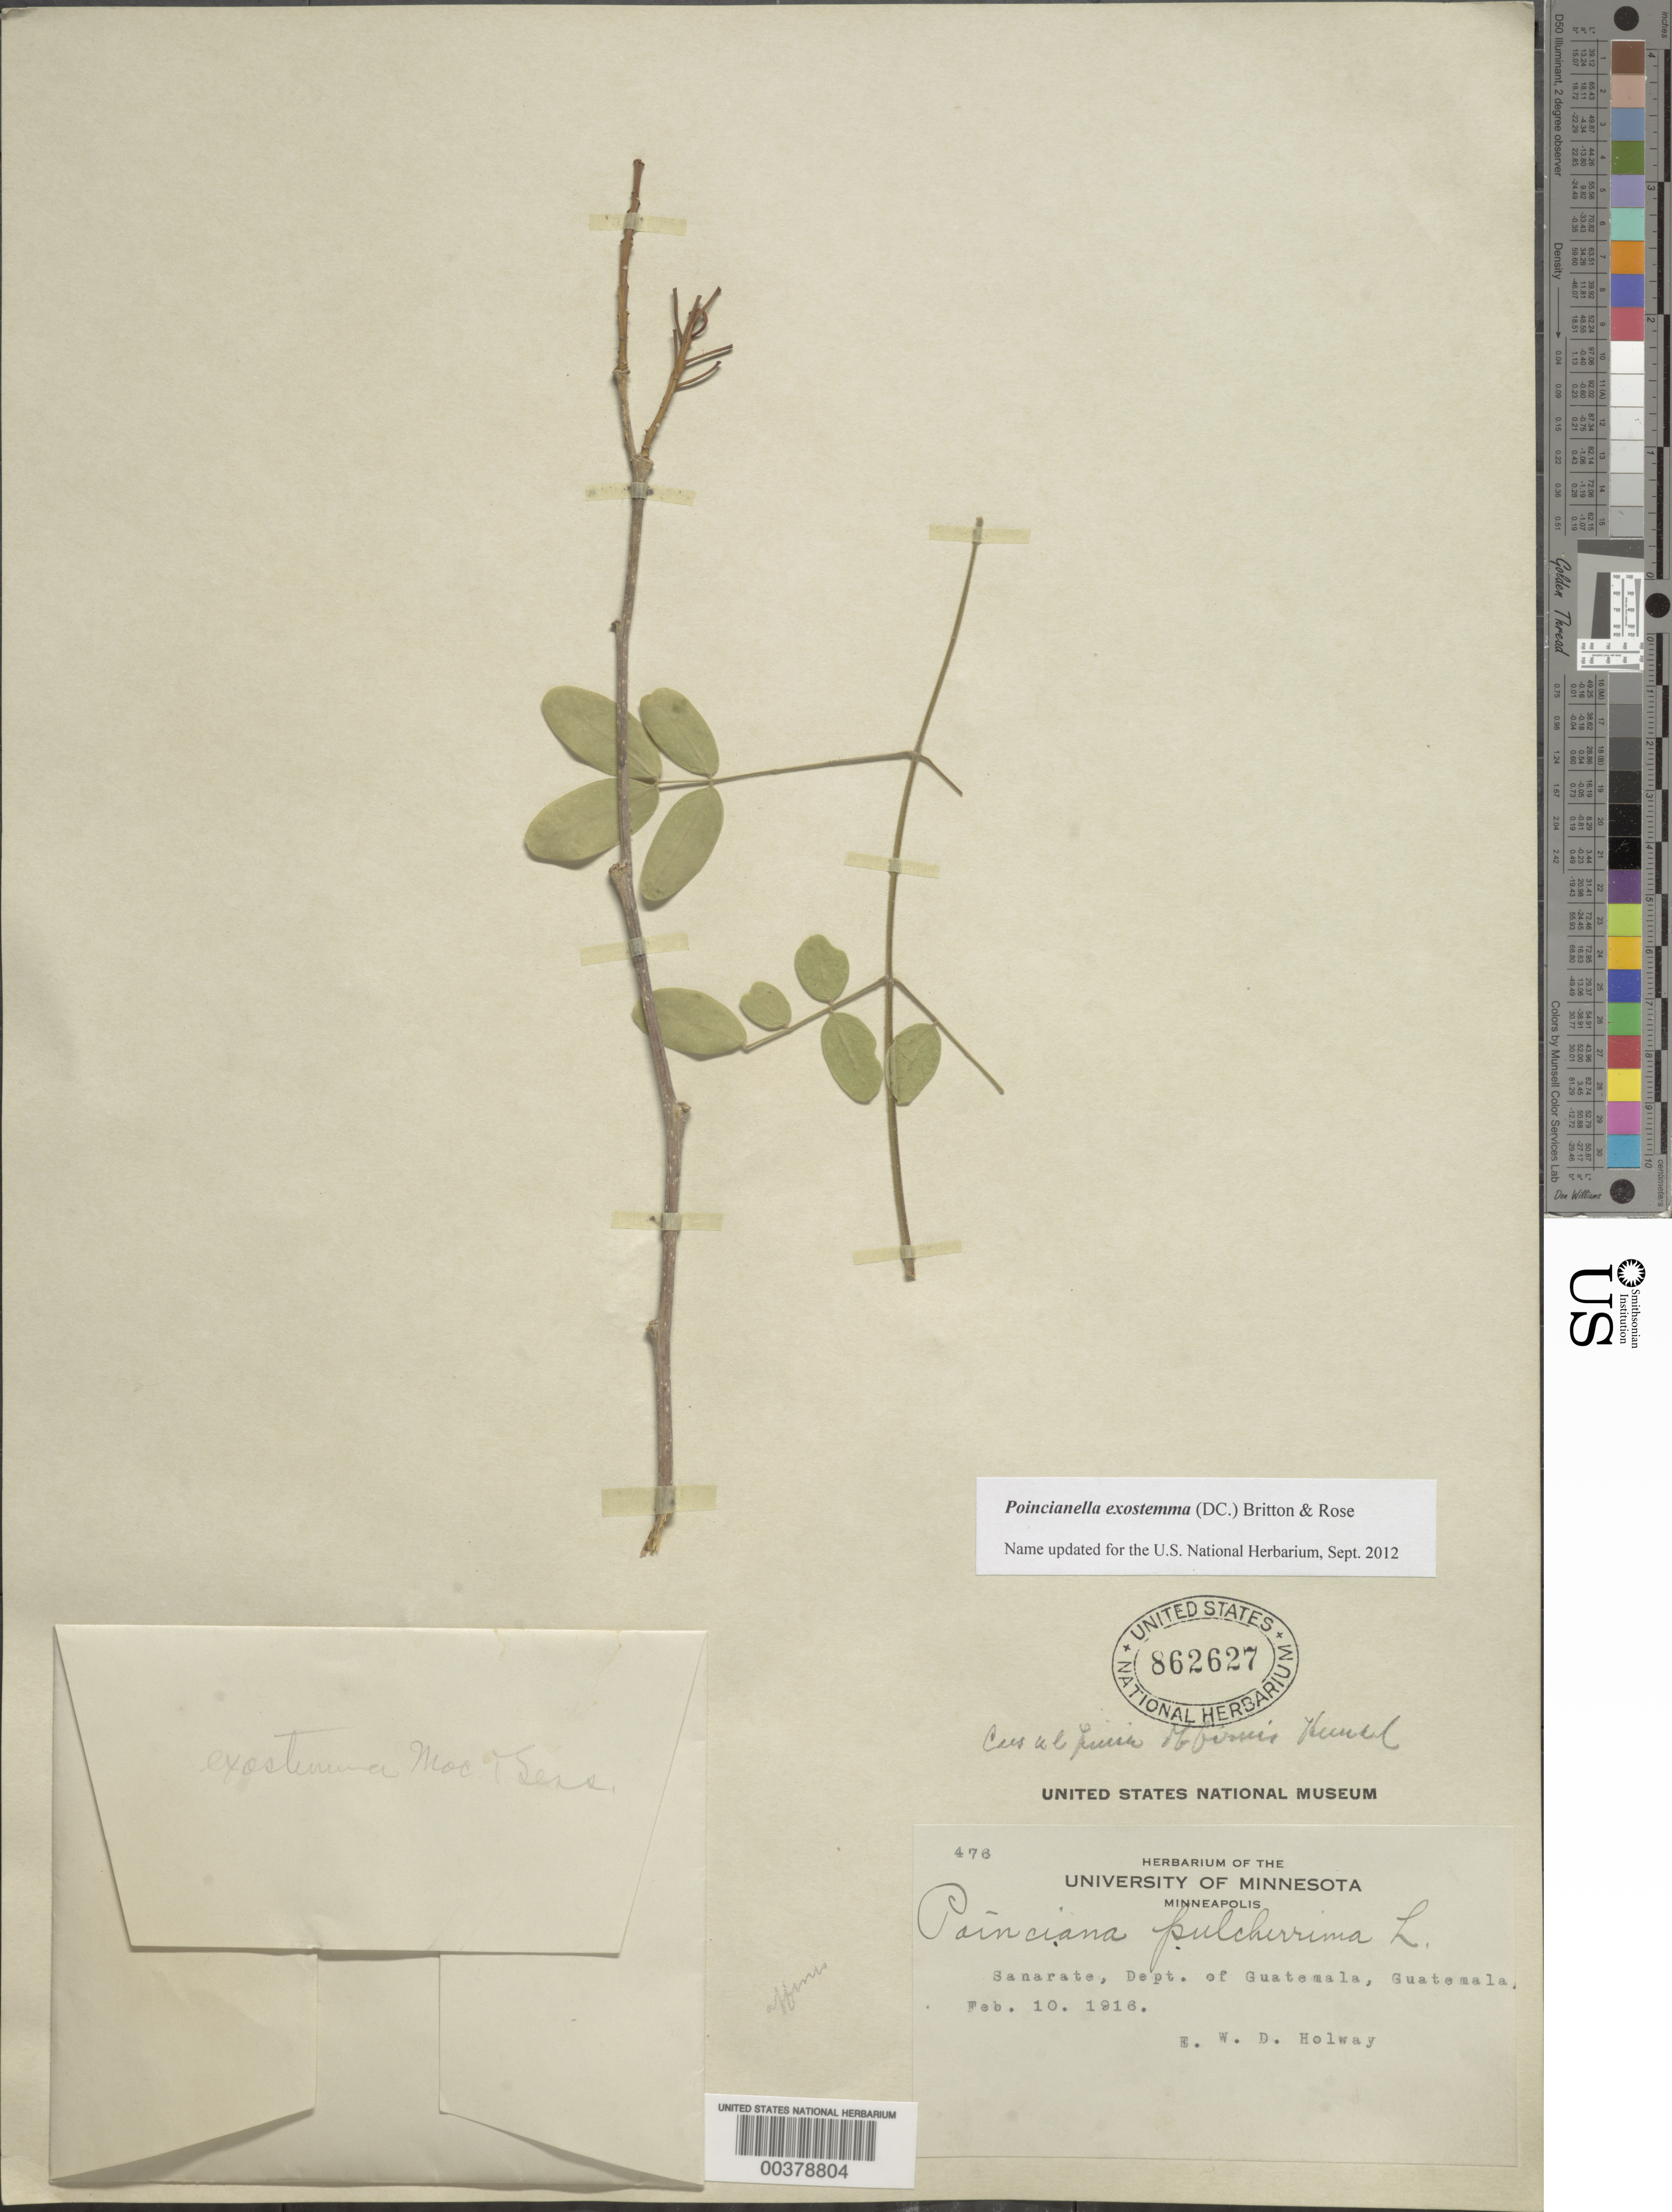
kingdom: Plantae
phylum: Tracheophyta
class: Magnoliopsida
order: Fabales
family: Fabaceae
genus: Erythrostemon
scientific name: Erythrostemon exostemma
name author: (Moc. & Sessé ex DC.) Gagnon & G.P. Lewis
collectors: E. W. D. Holway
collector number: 476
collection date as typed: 10 Feb 1916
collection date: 1916-02-10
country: Guatemala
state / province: Guatemala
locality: Sanarate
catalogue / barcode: US 862627